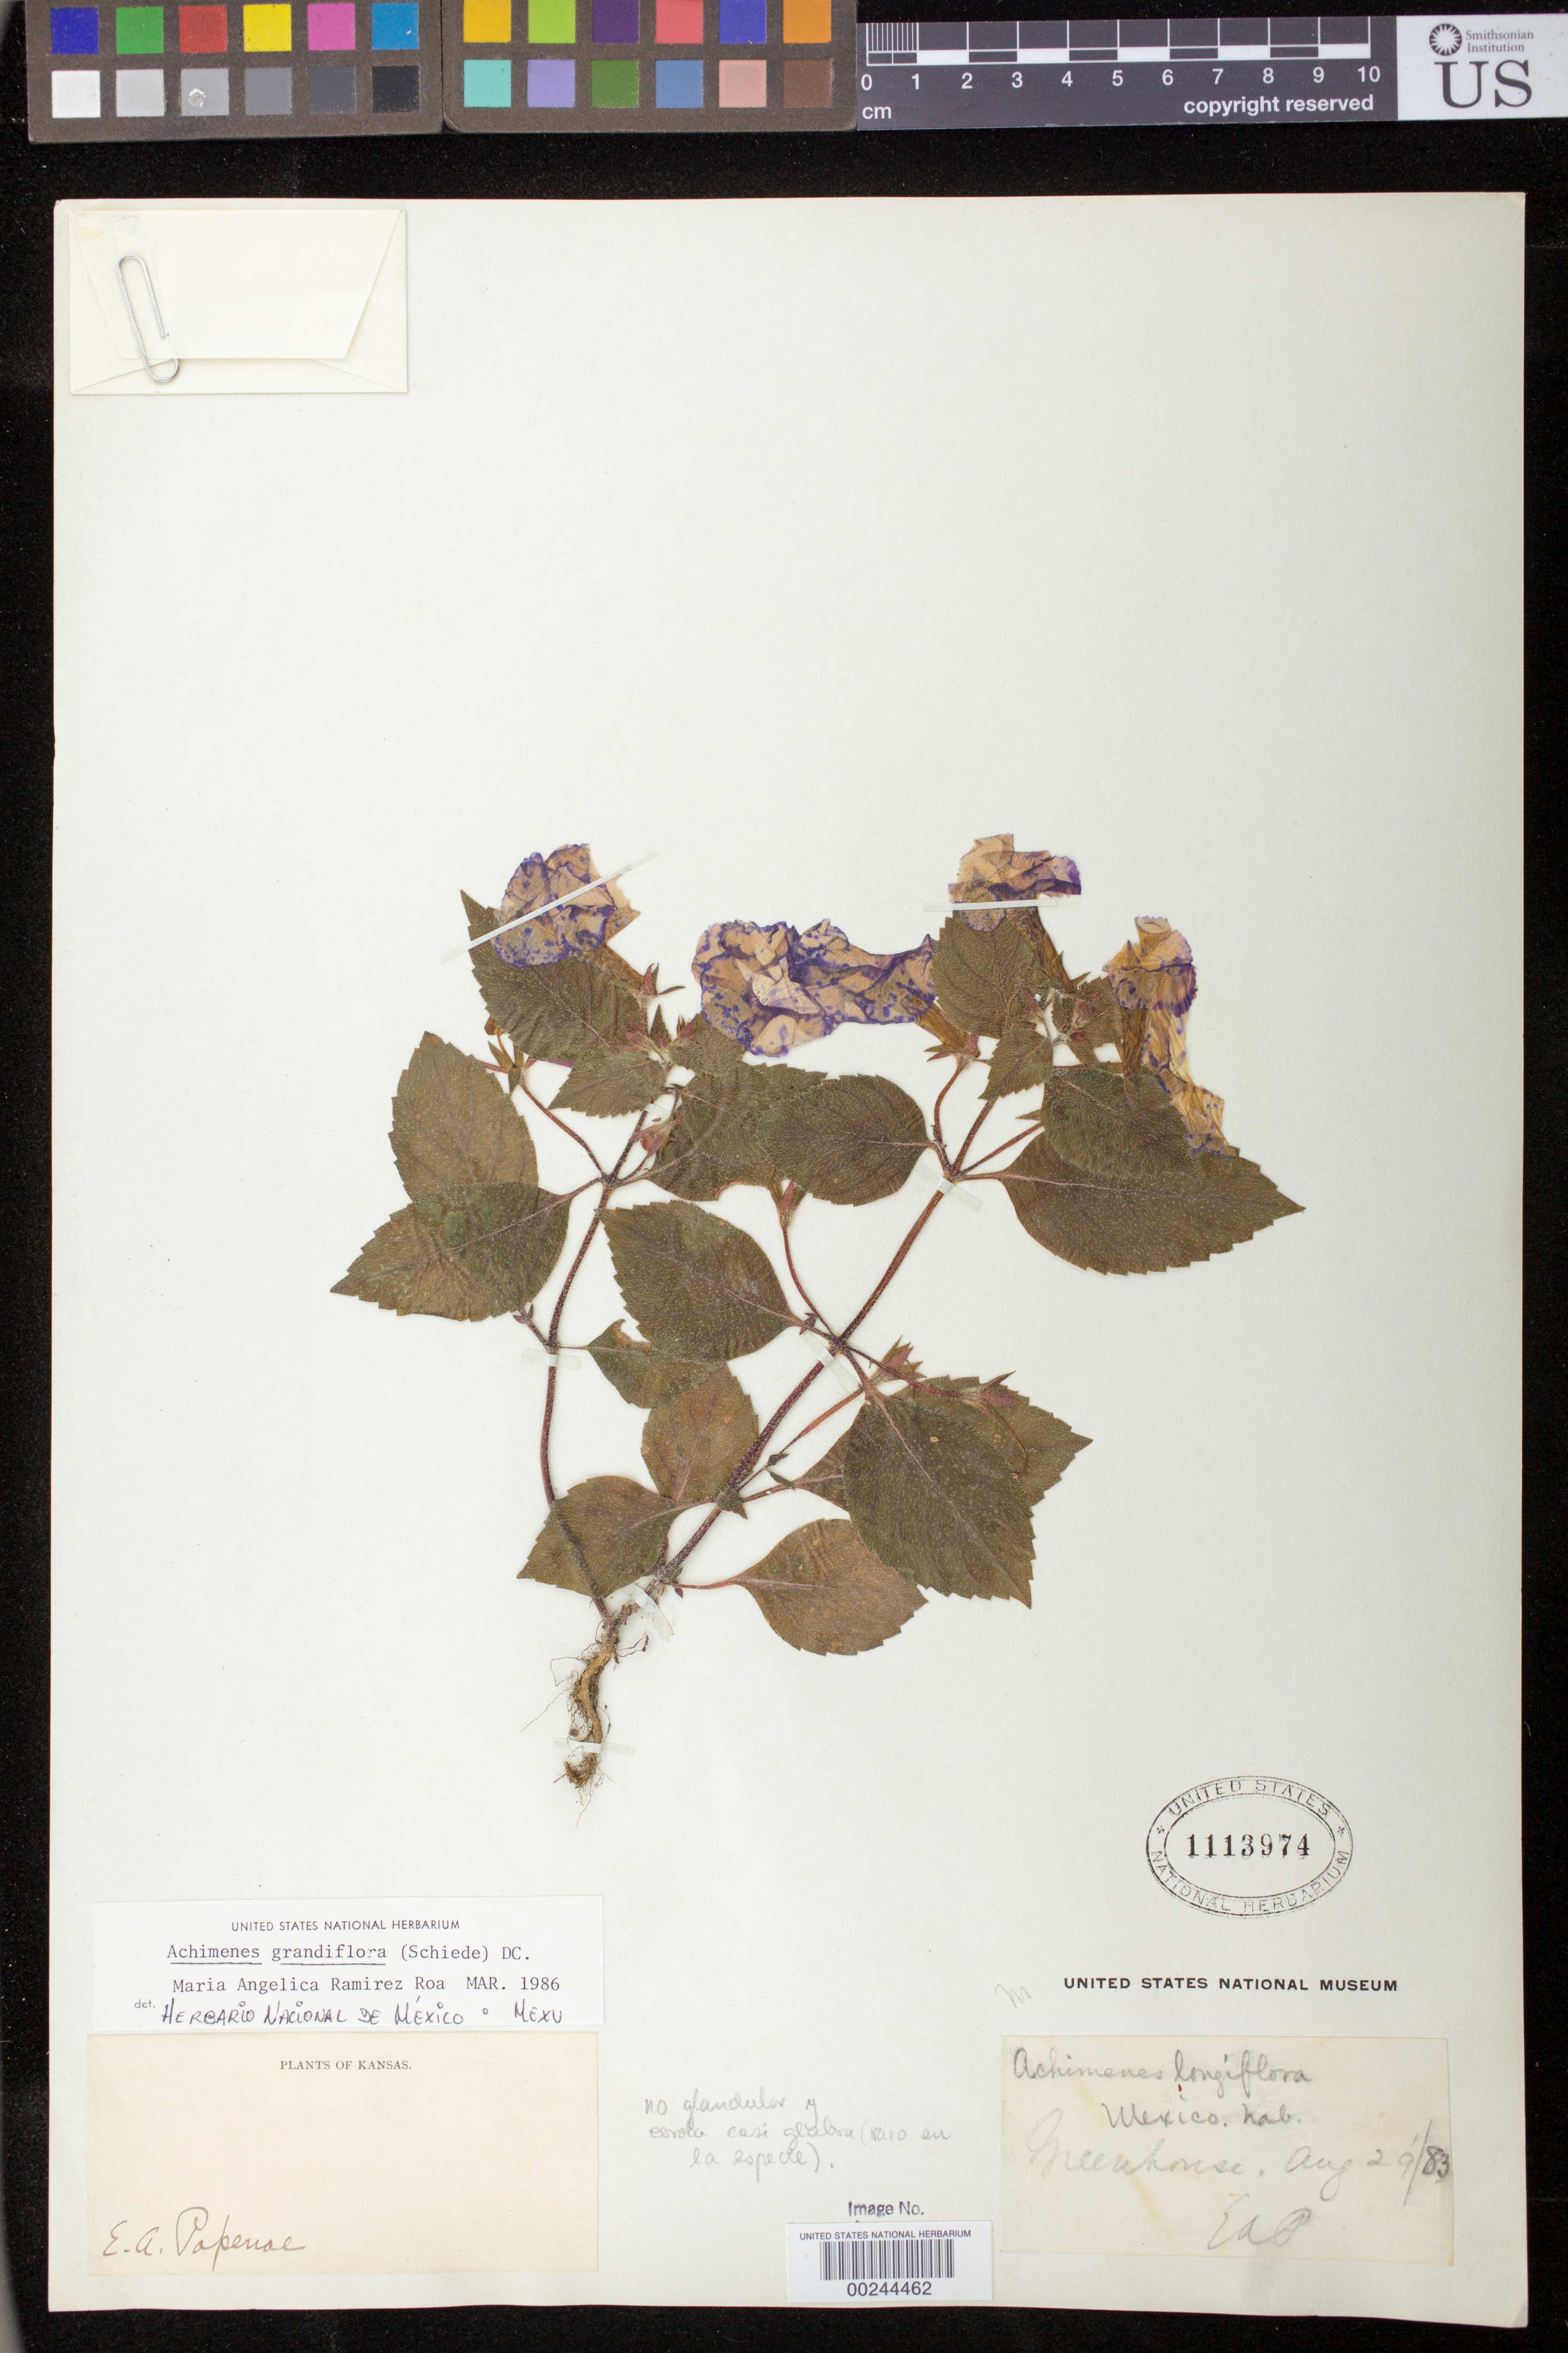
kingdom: Plantae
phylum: Tracheophyta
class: Magnoliopsida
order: Lamiales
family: Gesneriaceae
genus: Achimenes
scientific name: Achimenes grandiflora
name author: (Schiede) DC.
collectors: E. A. Popenoe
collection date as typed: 29 Aug 1883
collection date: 1883-08-29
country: Mexico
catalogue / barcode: US 1113974